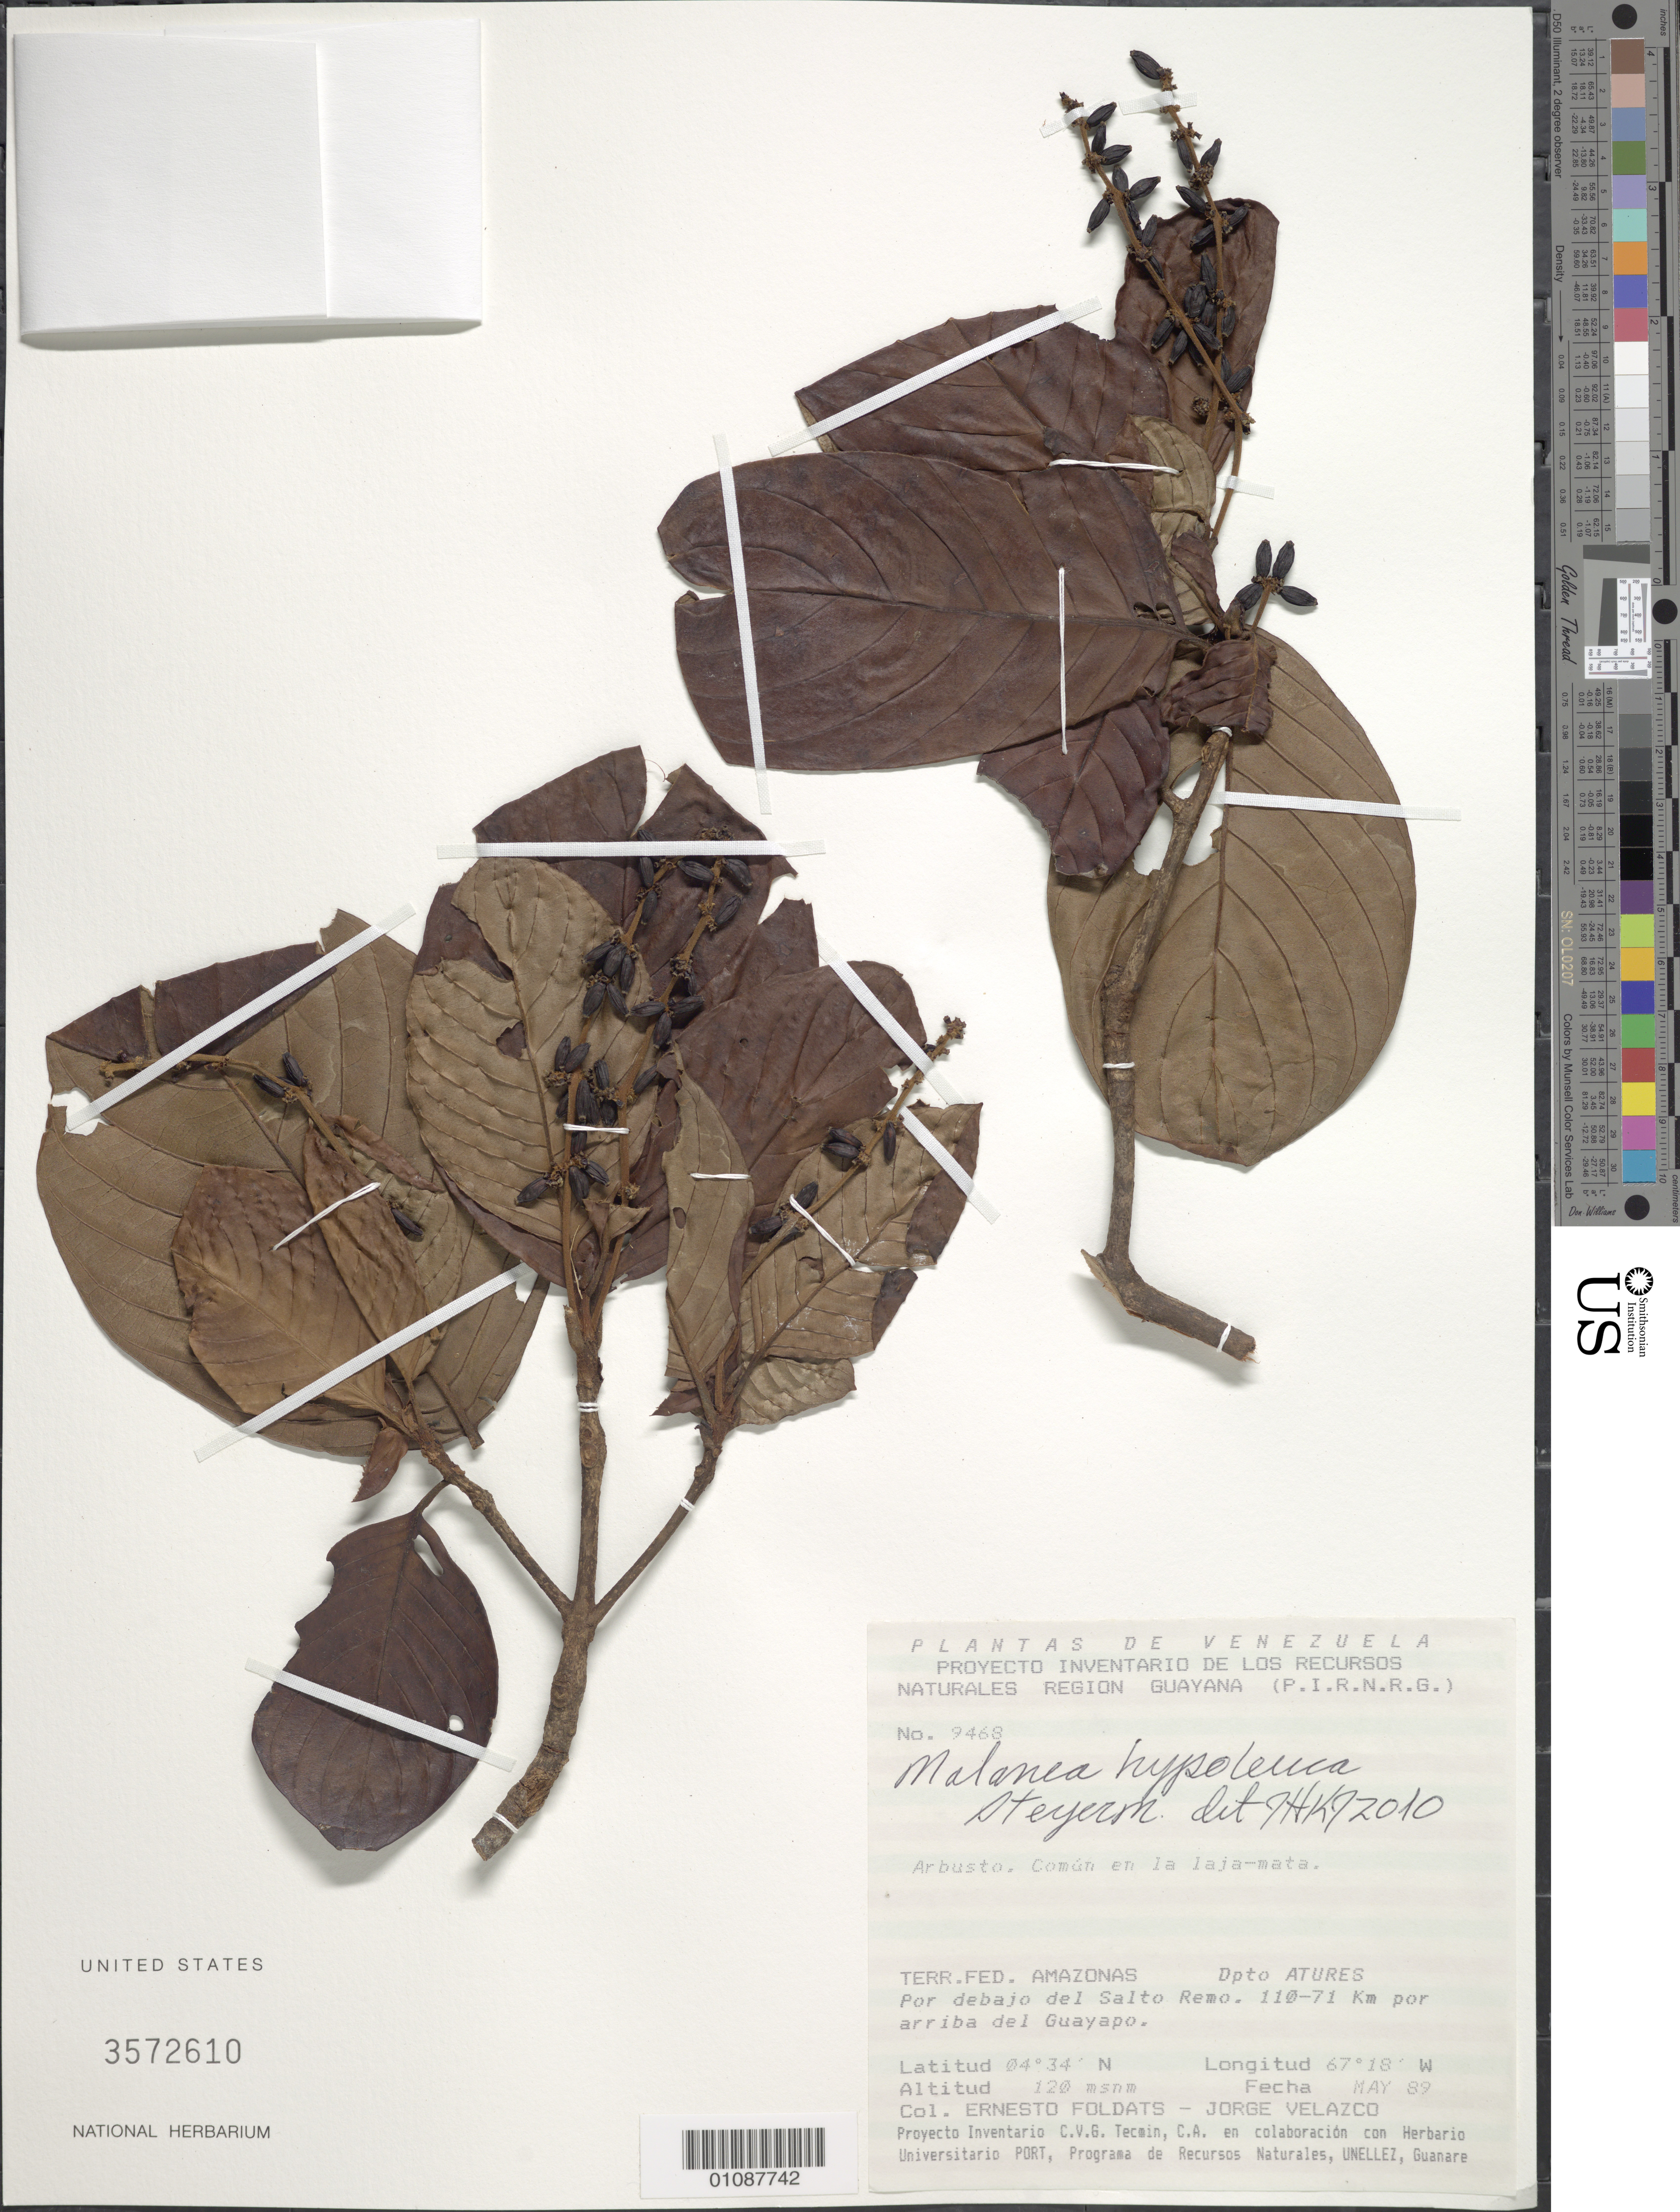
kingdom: Plantae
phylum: Tracheophyta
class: Magnoliopsida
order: Gentianales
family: Rubiaceae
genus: Malanea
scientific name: Malanea hypoleuca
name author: Steyerm.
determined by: Kirkbride, J. H.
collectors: E. Foldats & J. Velazco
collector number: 9468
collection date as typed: May-89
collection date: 1989-05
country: Venezuela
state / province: Amazonas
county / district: Atures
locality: Salto Remo, por debajo de; 110-71 km por arriba del Guayapo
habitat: En la laja-mata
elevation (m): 120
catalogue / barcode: US 3572610